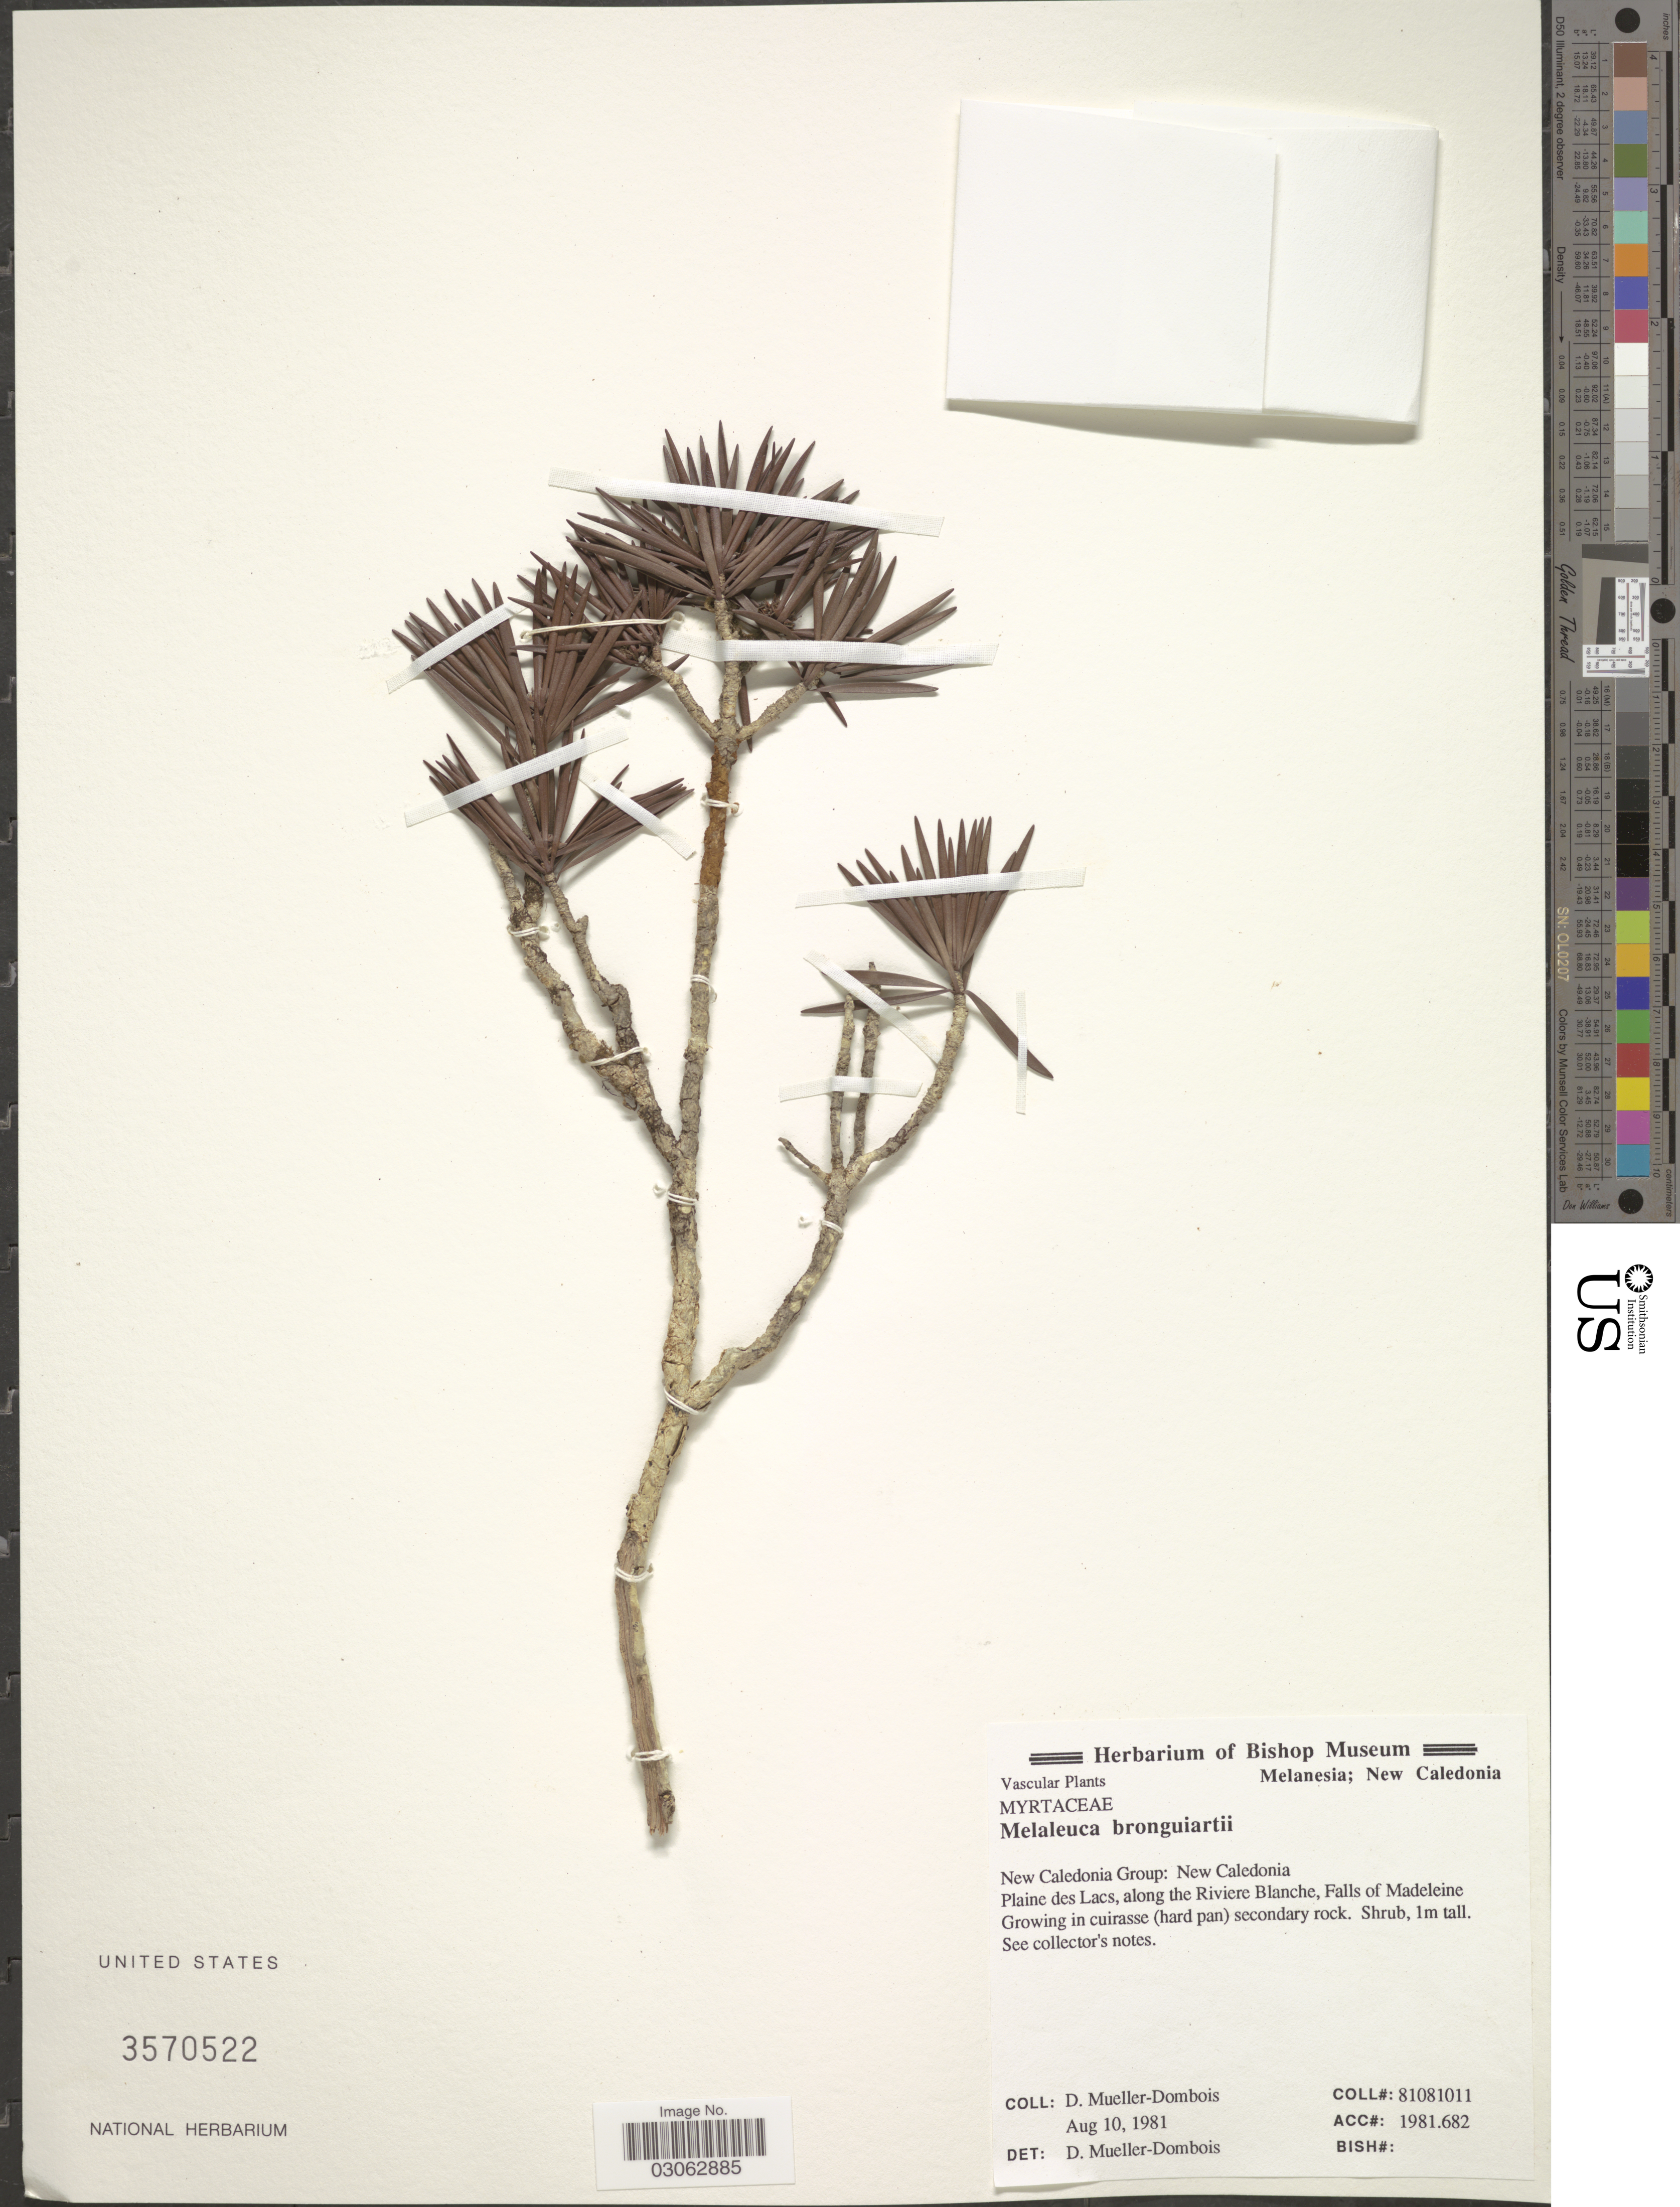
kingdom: Plantae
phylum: Tracheophyta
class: Magnoliopsida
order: Myrtales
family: Myrtaceae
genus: Melaleuca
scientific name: Melaleuca brongniartii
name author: F. Muell.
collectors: D. Mueller-Dombois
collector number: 81081011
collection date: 1981-08-10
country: New Caledonia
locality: Melanesia. New Caledonia Group. Plaine des Lacs, along the Riviere Blanche, Falls of Madeleine.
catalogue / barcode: US 3570522